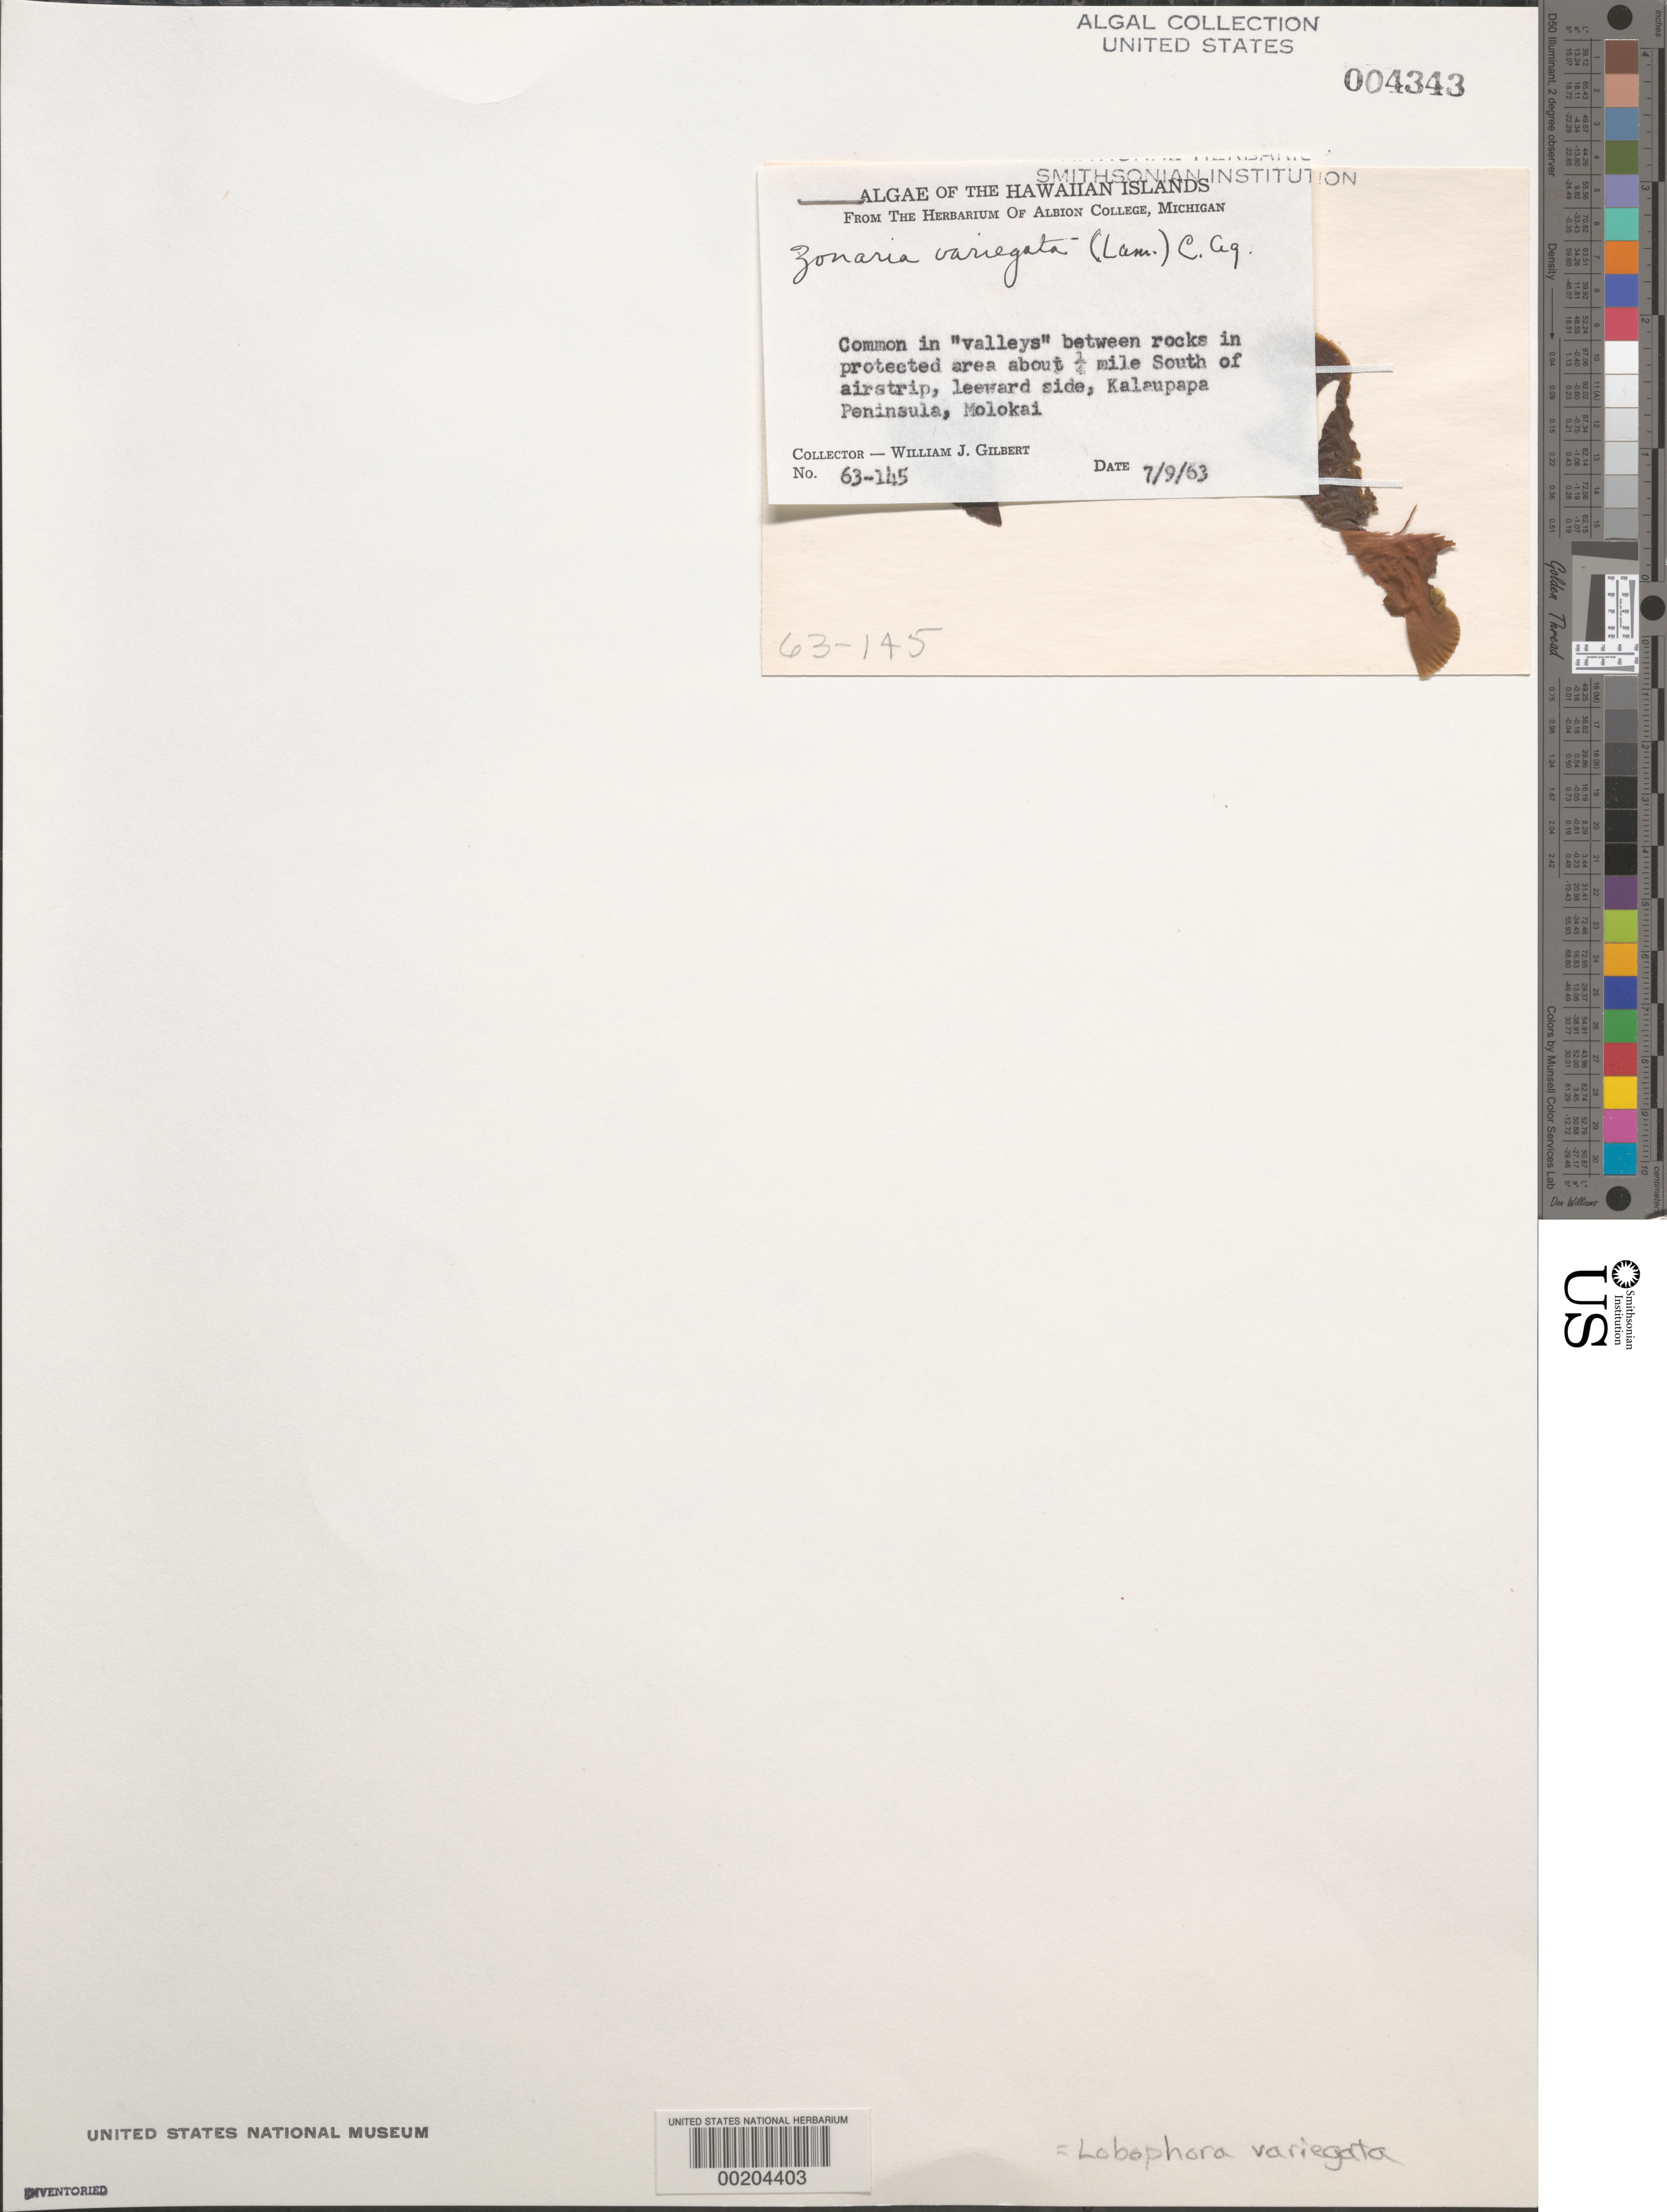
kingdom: Chromista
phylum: Ochrophyta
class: Phaeophyceae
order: Dictyotales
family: Dictyotaceae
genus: Lobophora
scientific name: Lobophora variegata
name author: (J.V.Lamouroux) Womersley & E.C. Oliveira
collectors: W. J. Gilbert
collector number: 63-145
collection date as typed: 09 Jul 1963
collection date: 1963-07-09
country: United States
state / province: Hawaii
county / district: Maui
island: Moloka'i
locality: Kalaupapa Peninsula, ca. 0.25 mile south of airstrip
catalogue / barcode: US 4343